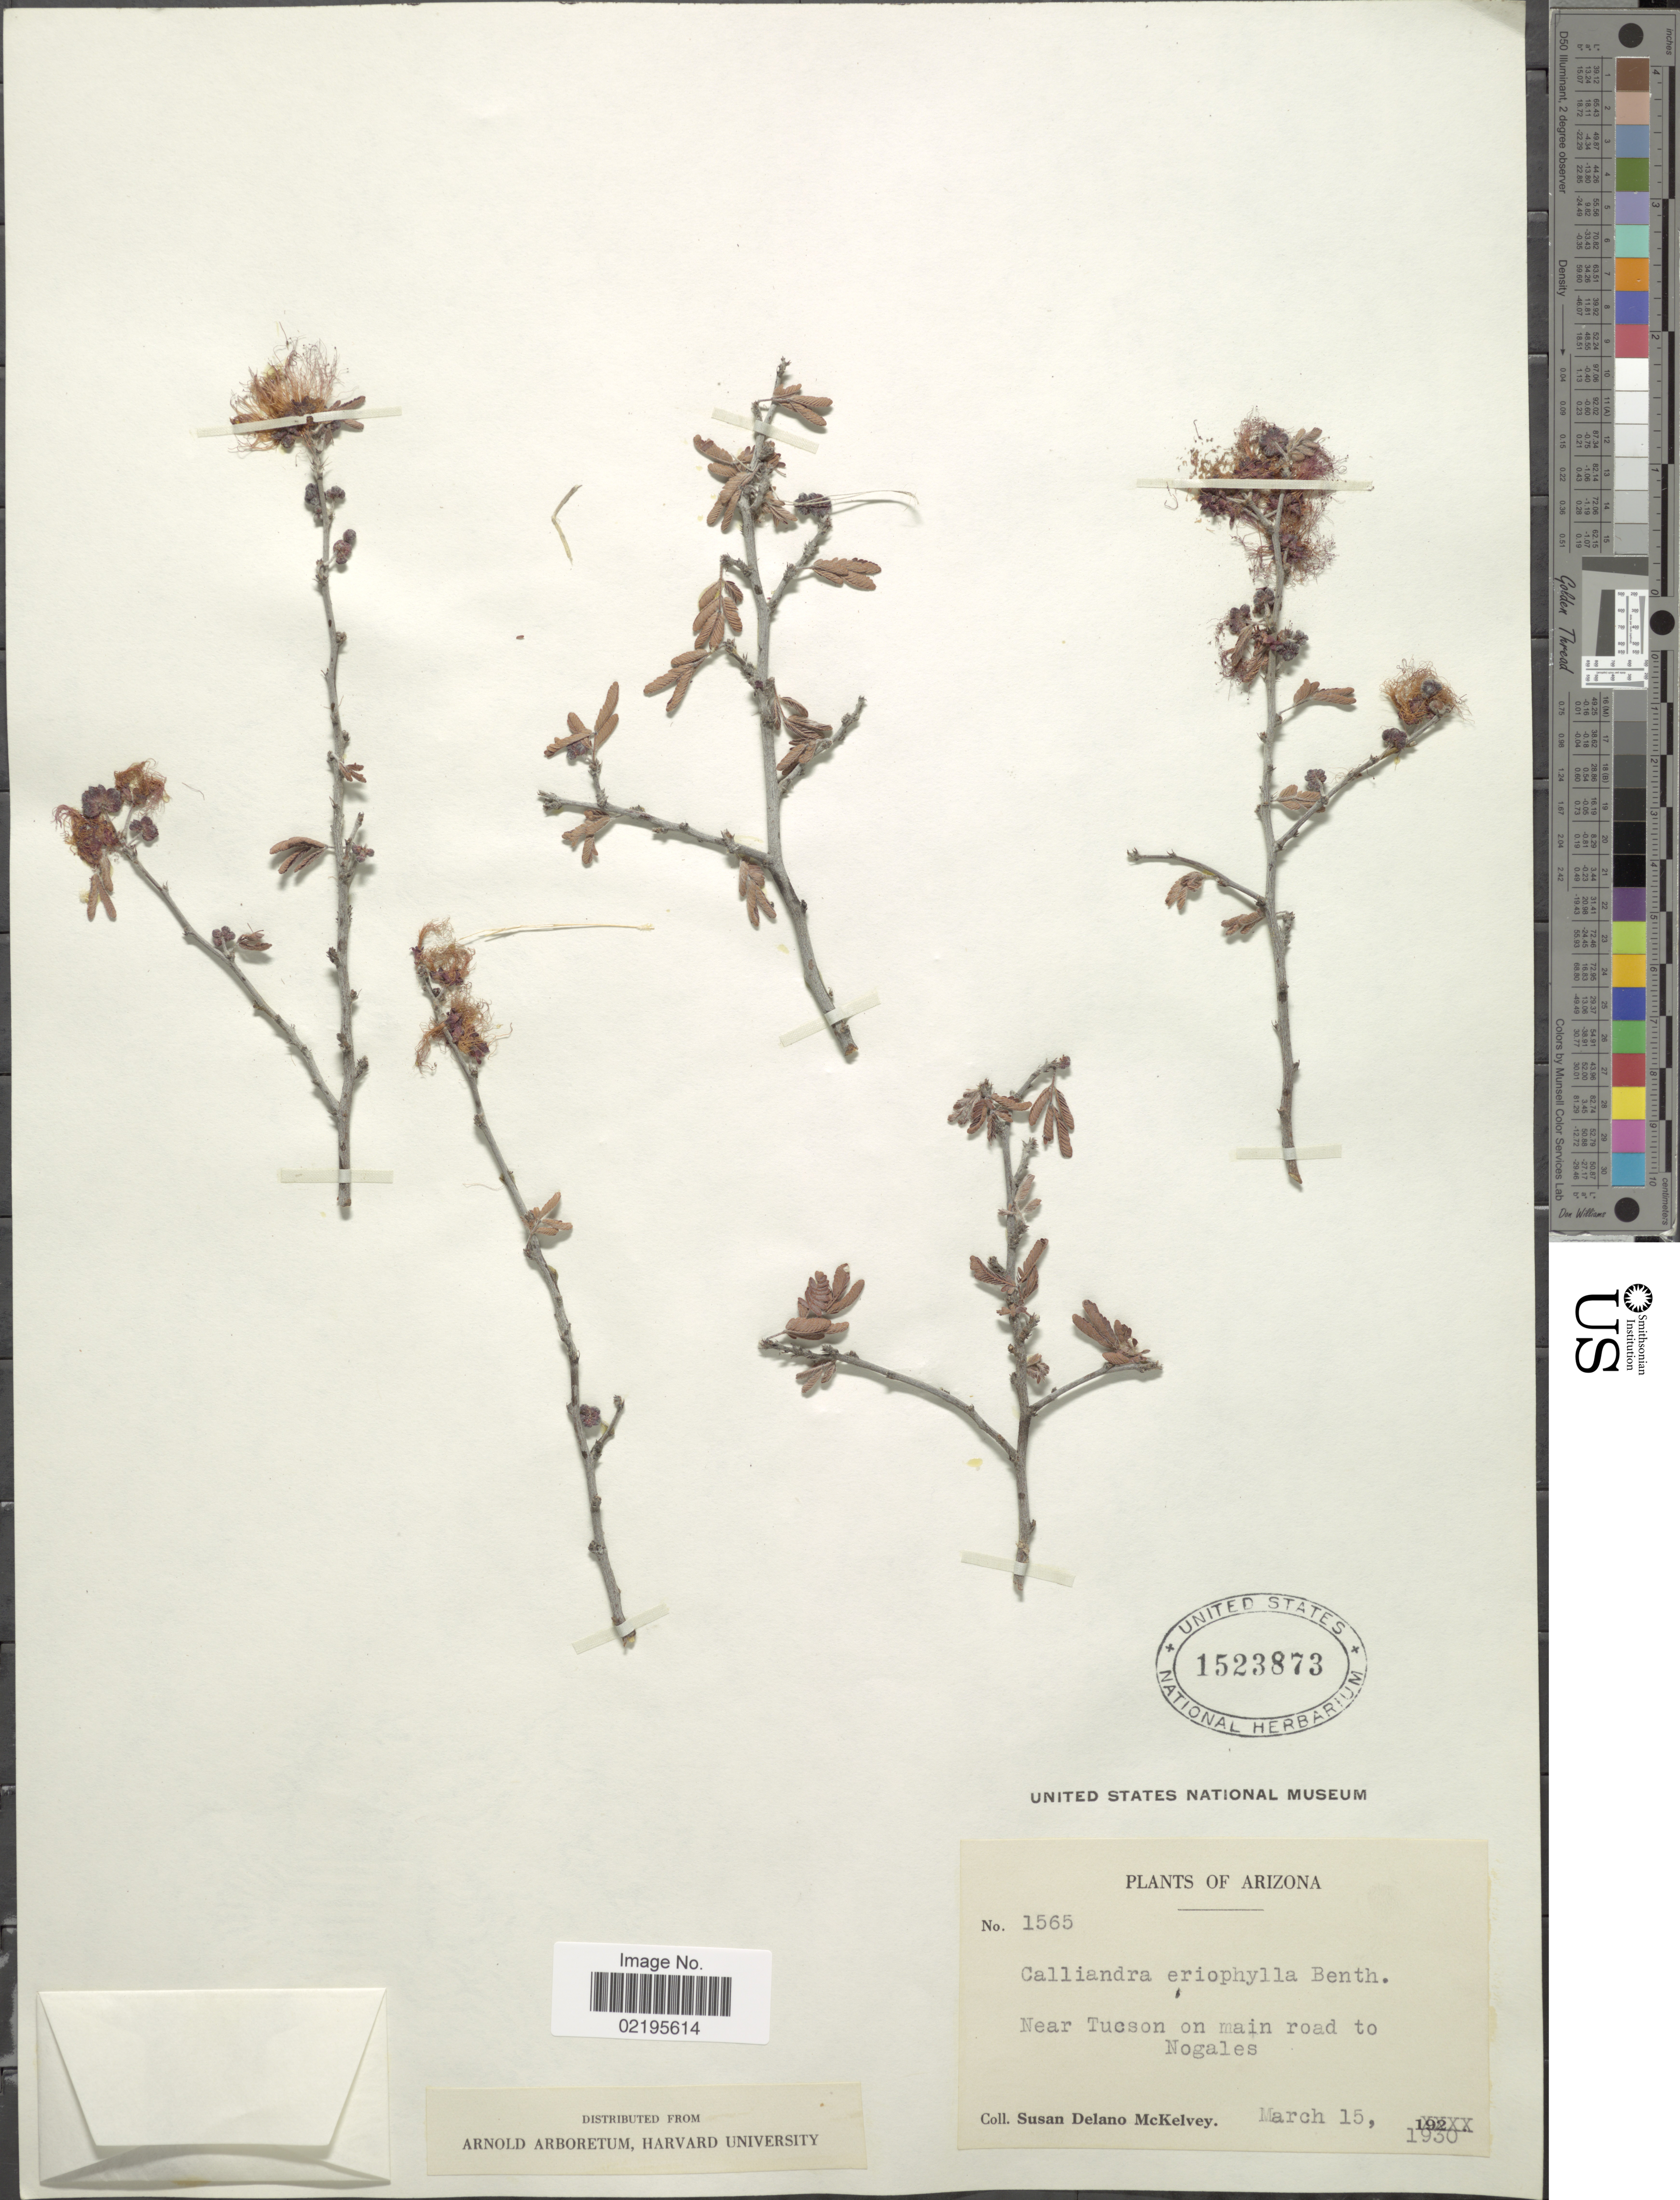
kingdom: Plantae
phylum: Tracheophyta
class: Magnoliopsida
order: Fabales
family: Fabaceae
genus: Calliandra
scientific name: Calliandra eriophylla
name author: Benth.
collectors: S. A. McKelvey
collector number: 1565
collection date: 1930-03-15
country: United States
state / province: Arizona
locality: Near Tucson on main road to Nogales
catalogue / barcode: US 1523873